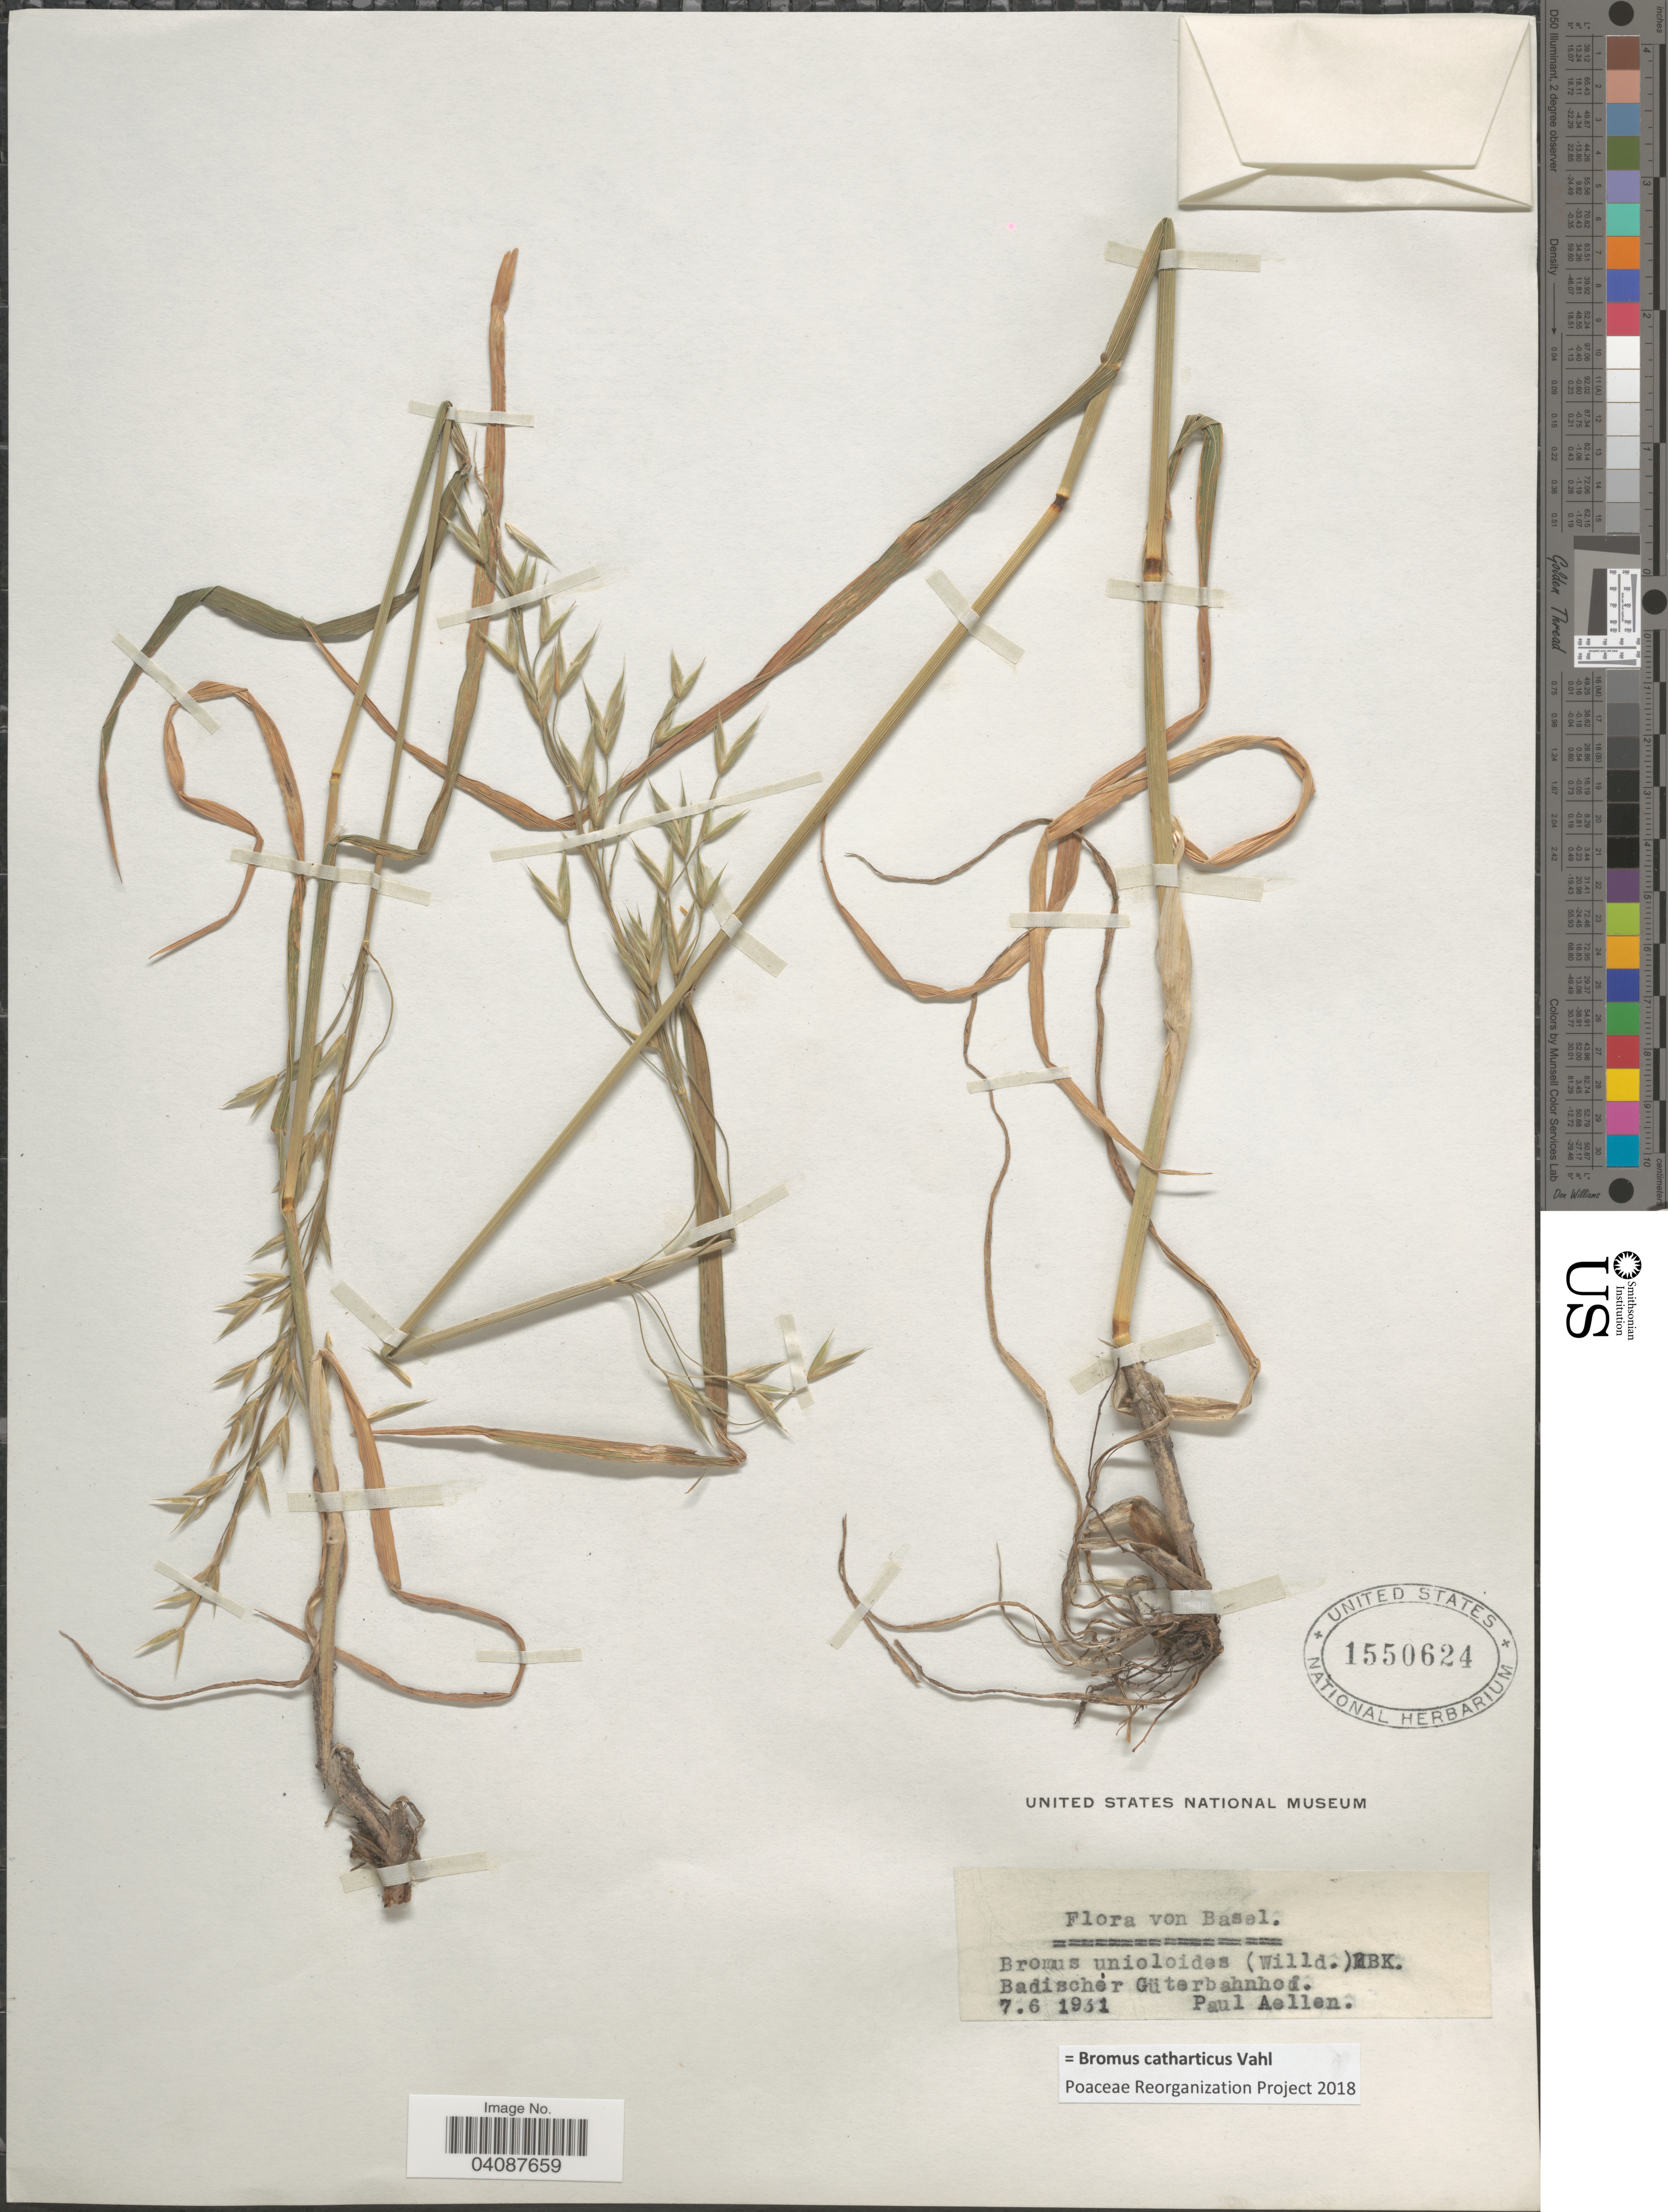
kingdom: Plantae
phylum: Tracheophyta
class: Liliopsida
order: Poales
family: Poaceae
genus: Bromus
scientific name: Bromus commutatus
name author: Schrad.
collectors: P. Aellen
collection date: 1931-06-07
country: Switzerland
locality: Basel. Badischer Güterbahnhof.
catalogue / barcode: US 1550624